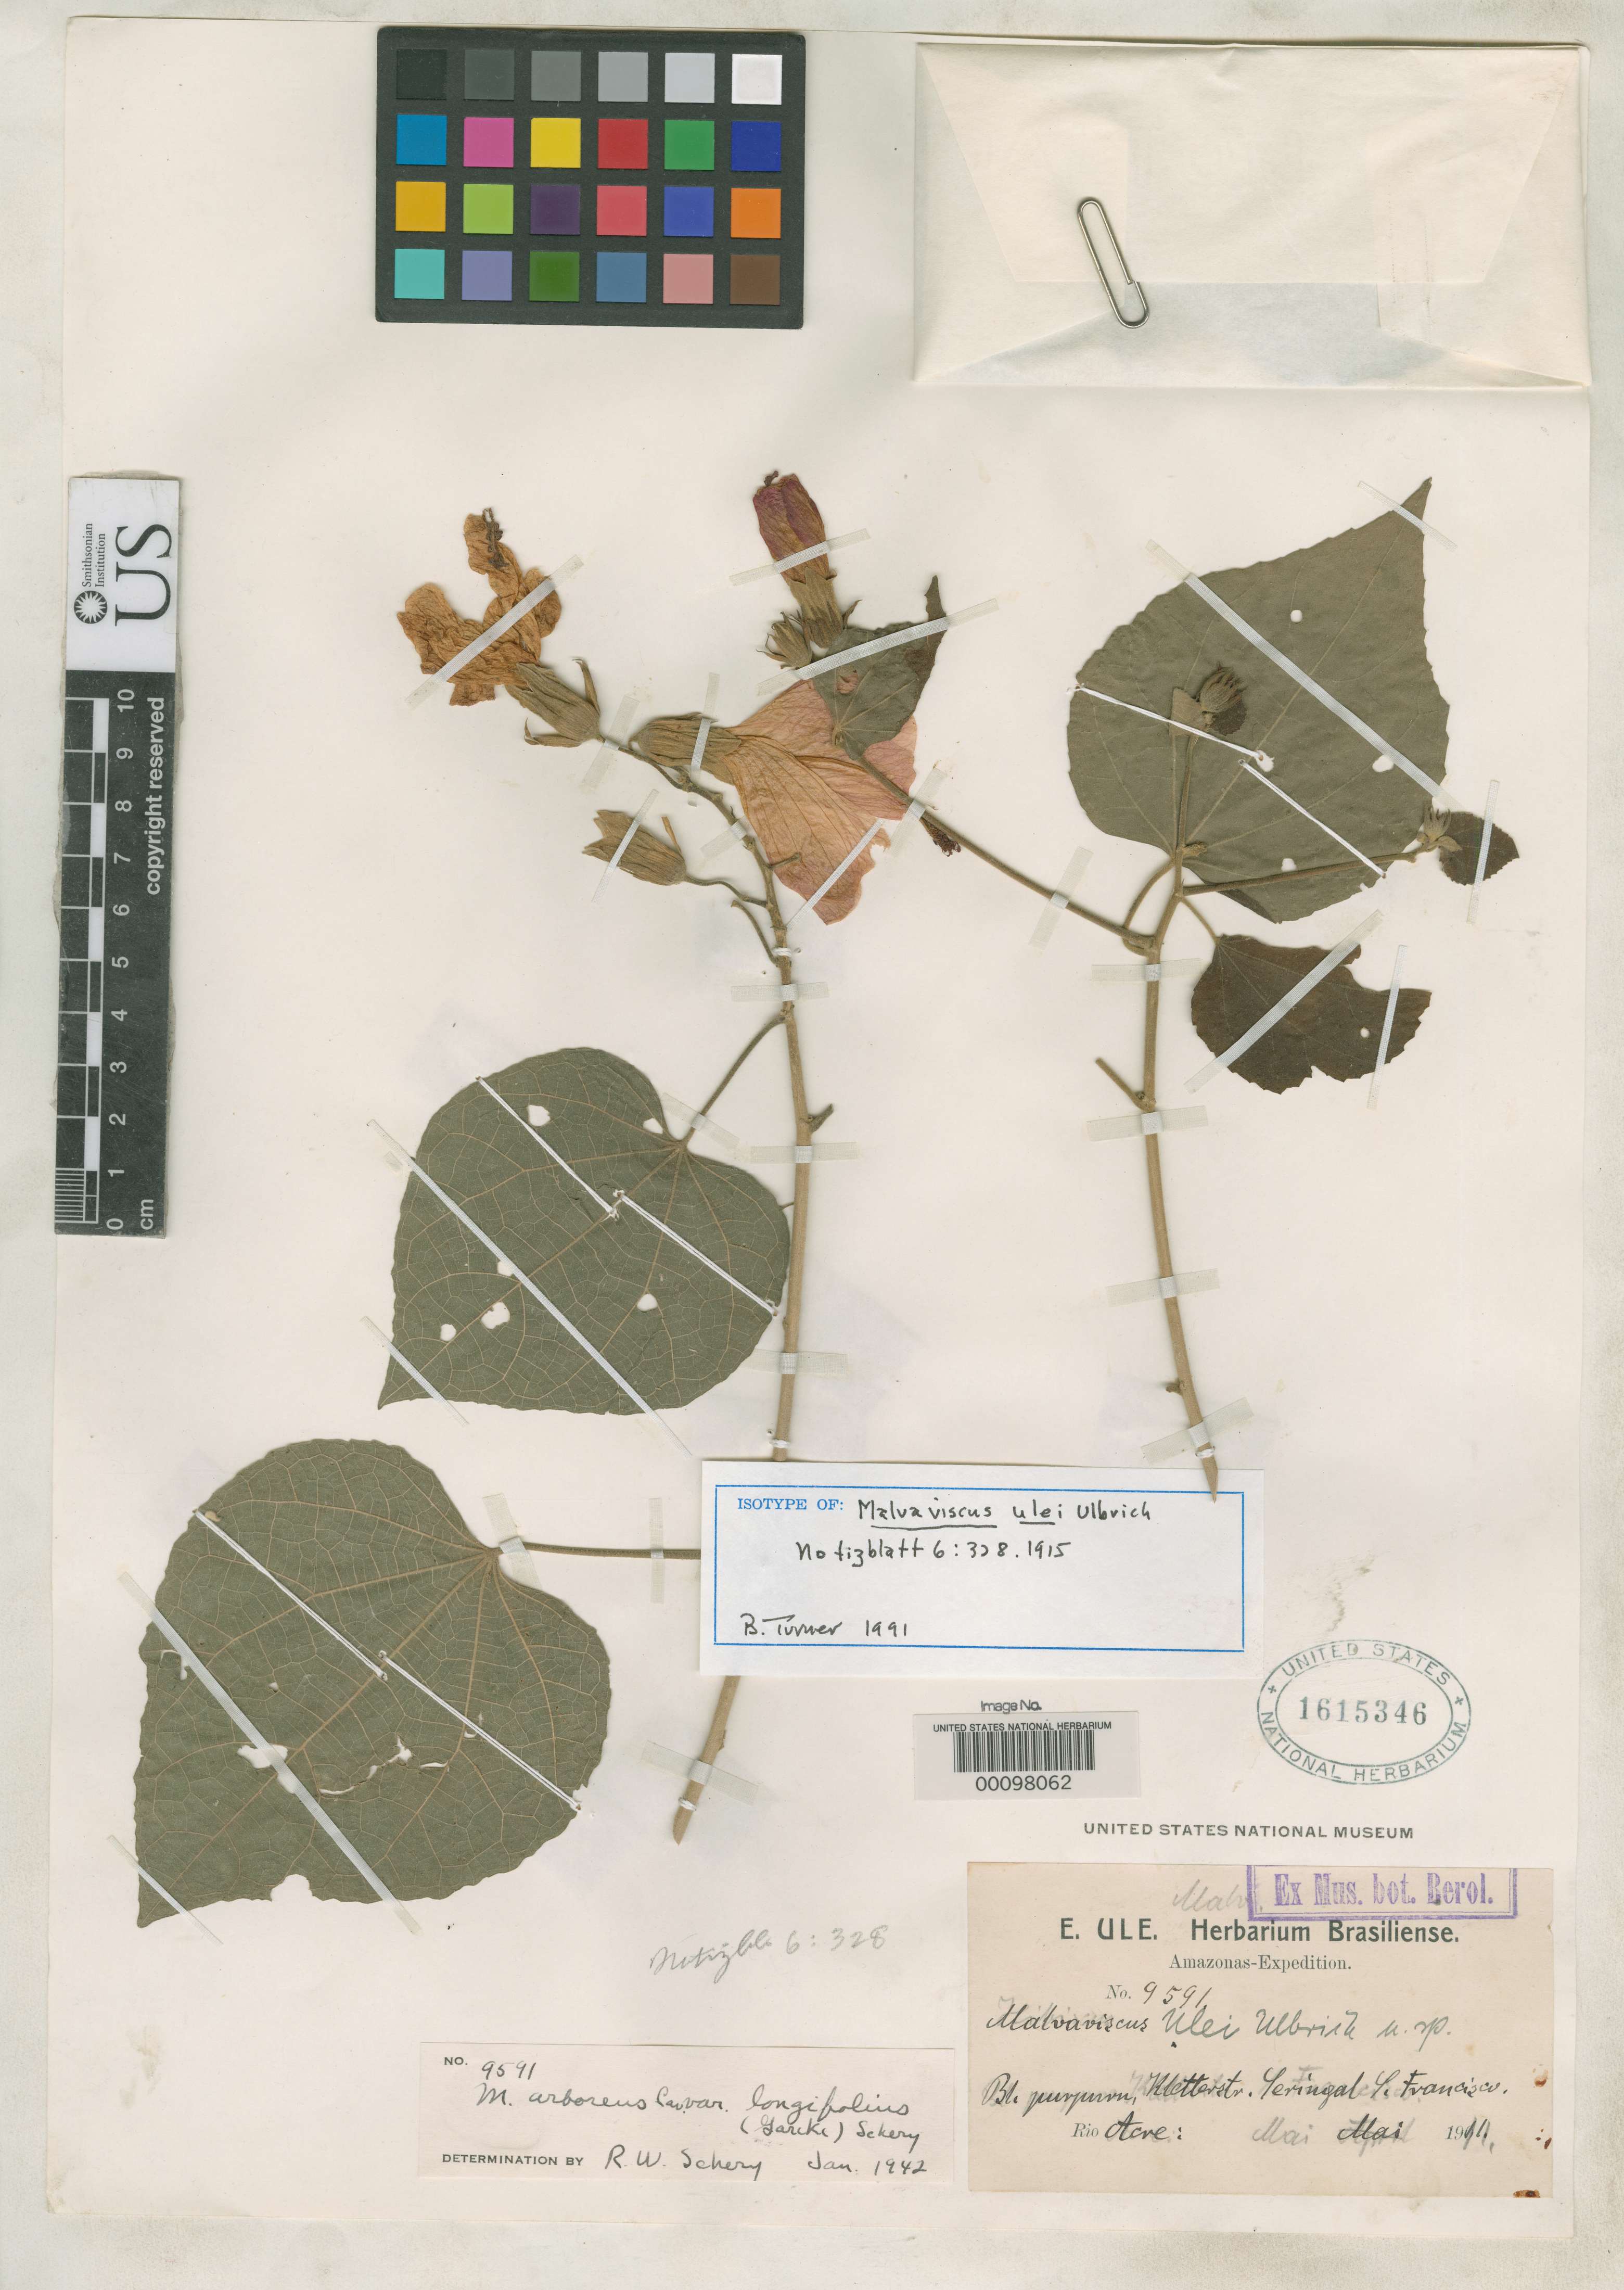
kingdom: Plantae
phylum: Tracheophyta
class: Magnoliopsida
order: Malvales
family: Malvaceae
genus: Malvaviscus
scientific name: Malvaviscus ulei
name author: Ulbr.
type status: Isotype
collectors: E. H. Ule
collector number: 9591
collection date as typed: May 1911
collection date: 1911-05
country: Brazil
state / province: Amazonas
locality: Rio Acre.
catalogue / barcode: US 1615346